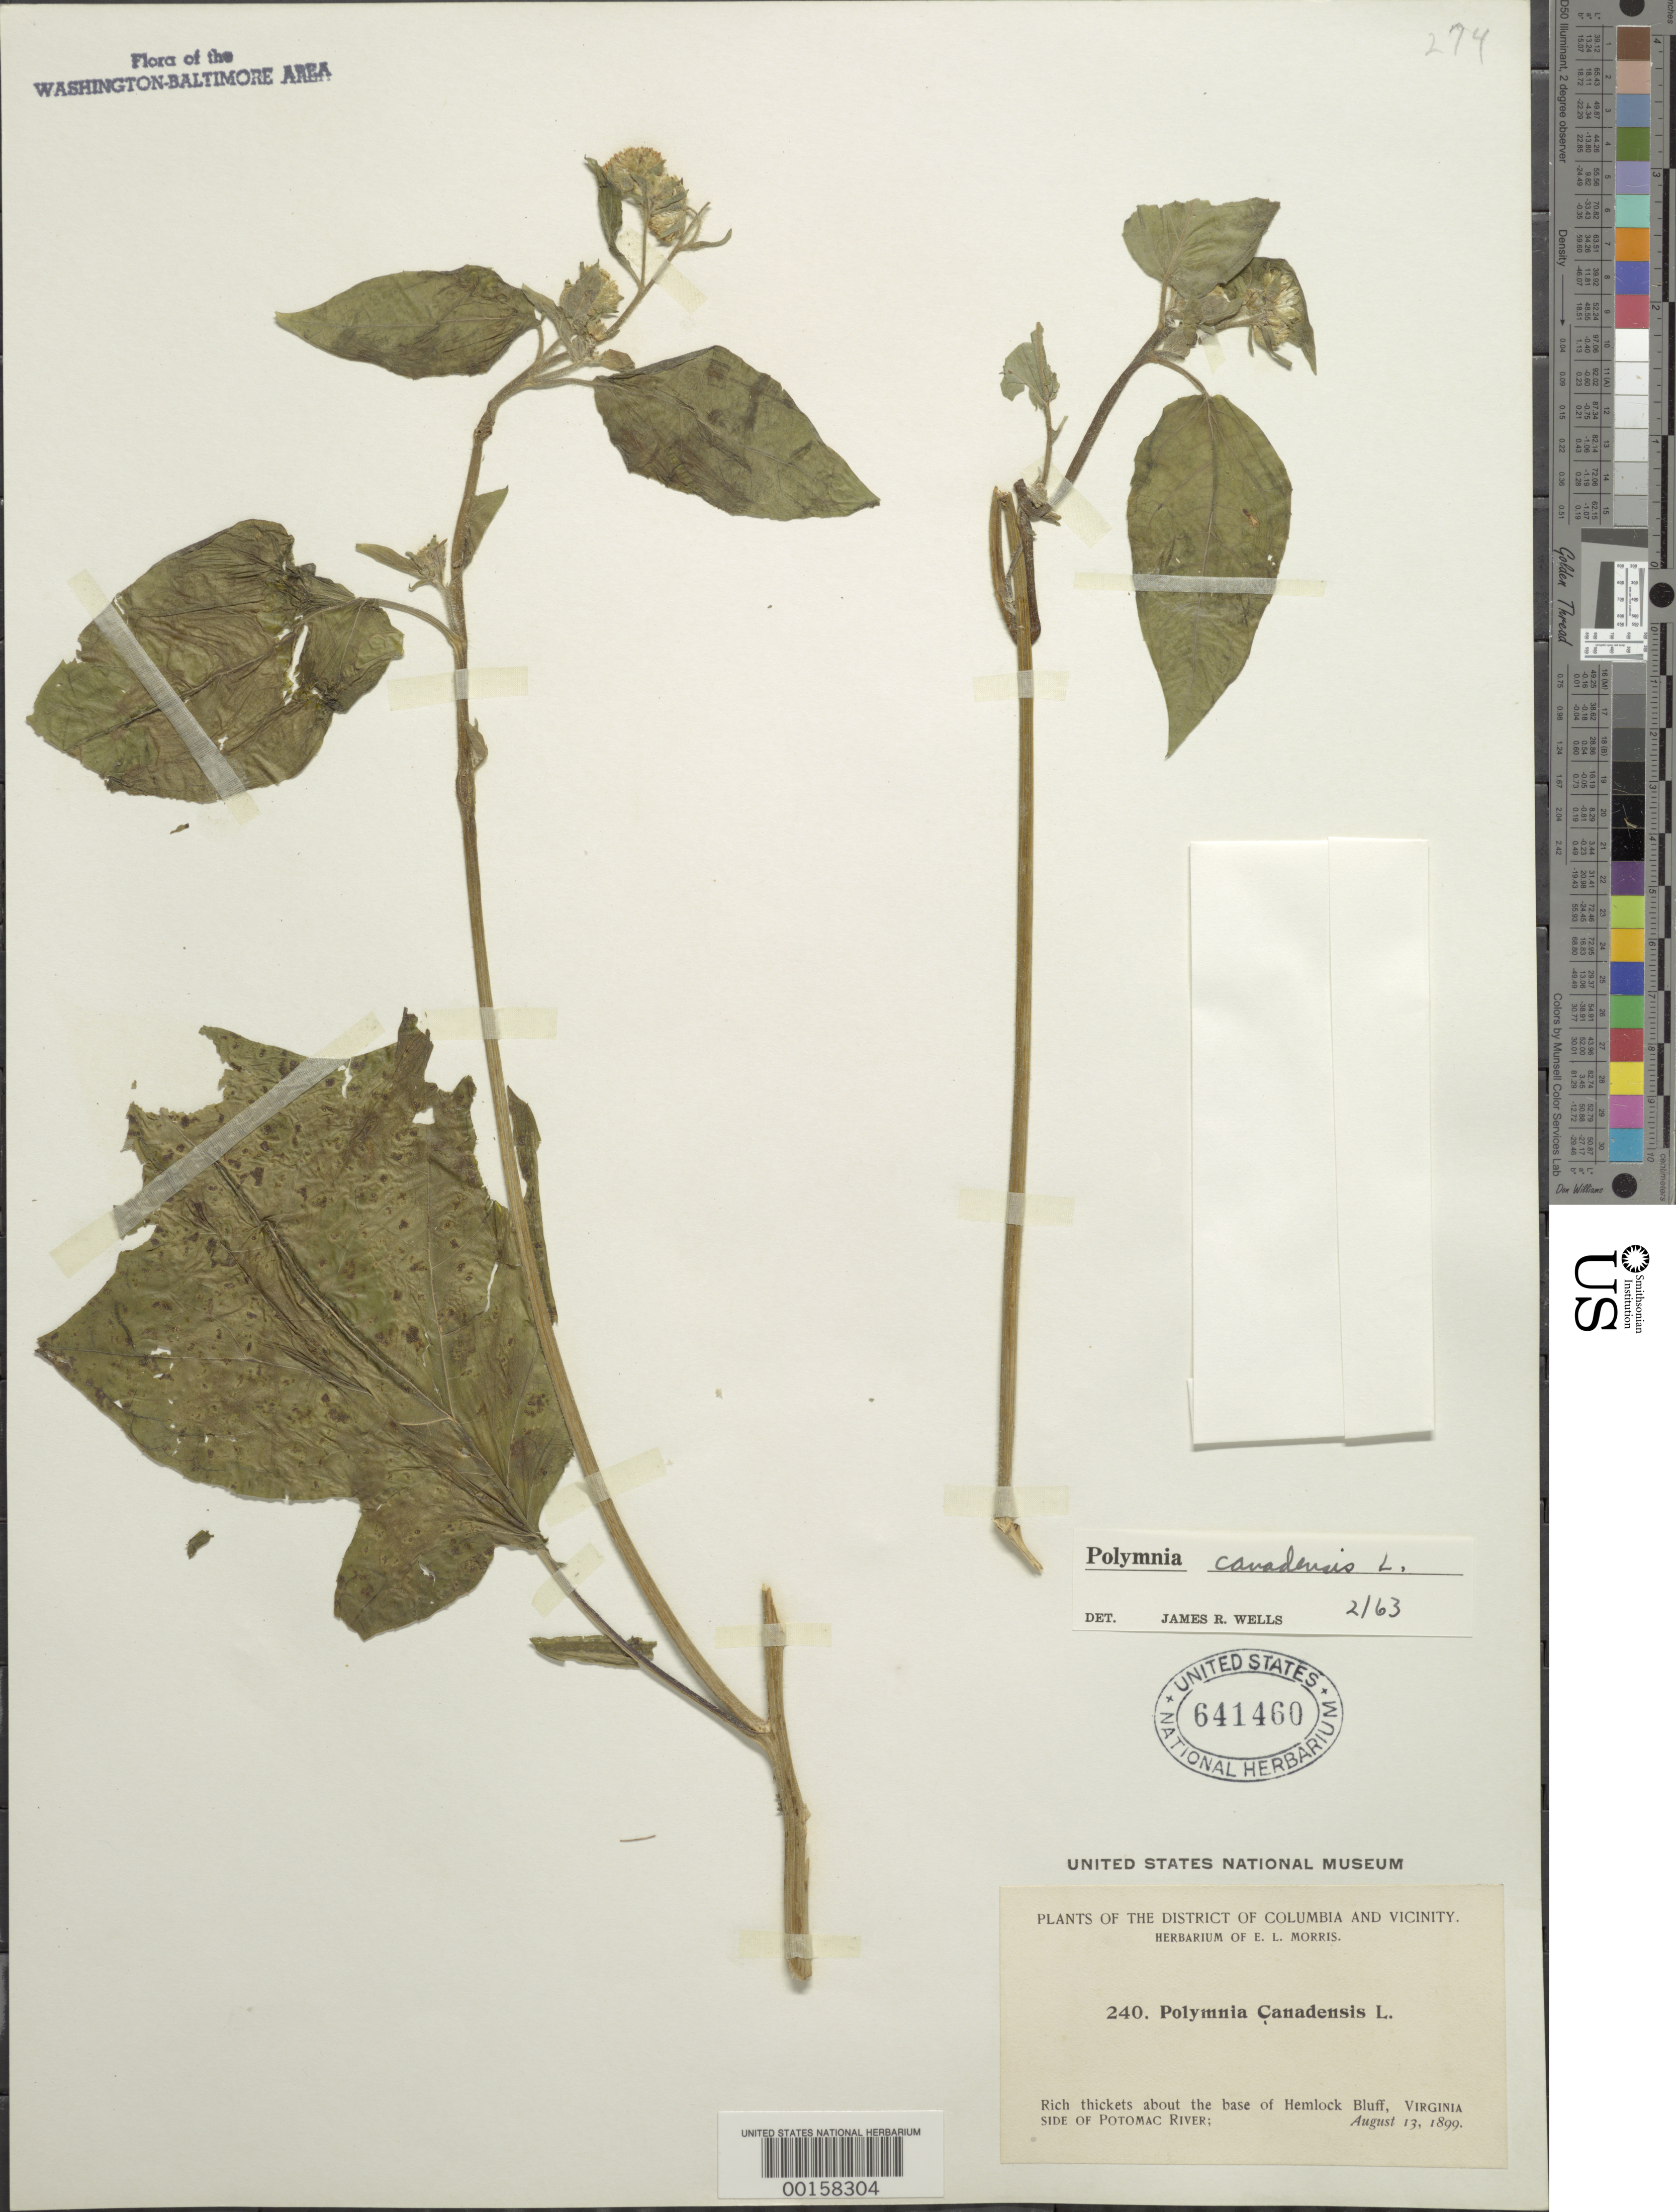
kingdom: Plantae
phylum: Tracheophyta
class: Magnoliopsida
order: Asterales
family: Asteraceae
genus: Polymnia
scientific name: Polymnia canadensis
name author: L.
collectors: E. L. Morris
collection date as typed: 13 Aug 1899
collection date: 1899-08-13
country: United States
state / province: Virginia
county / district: Fairfax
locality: Hemlock Bluff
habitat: Rich thickets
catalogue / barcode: US 641460